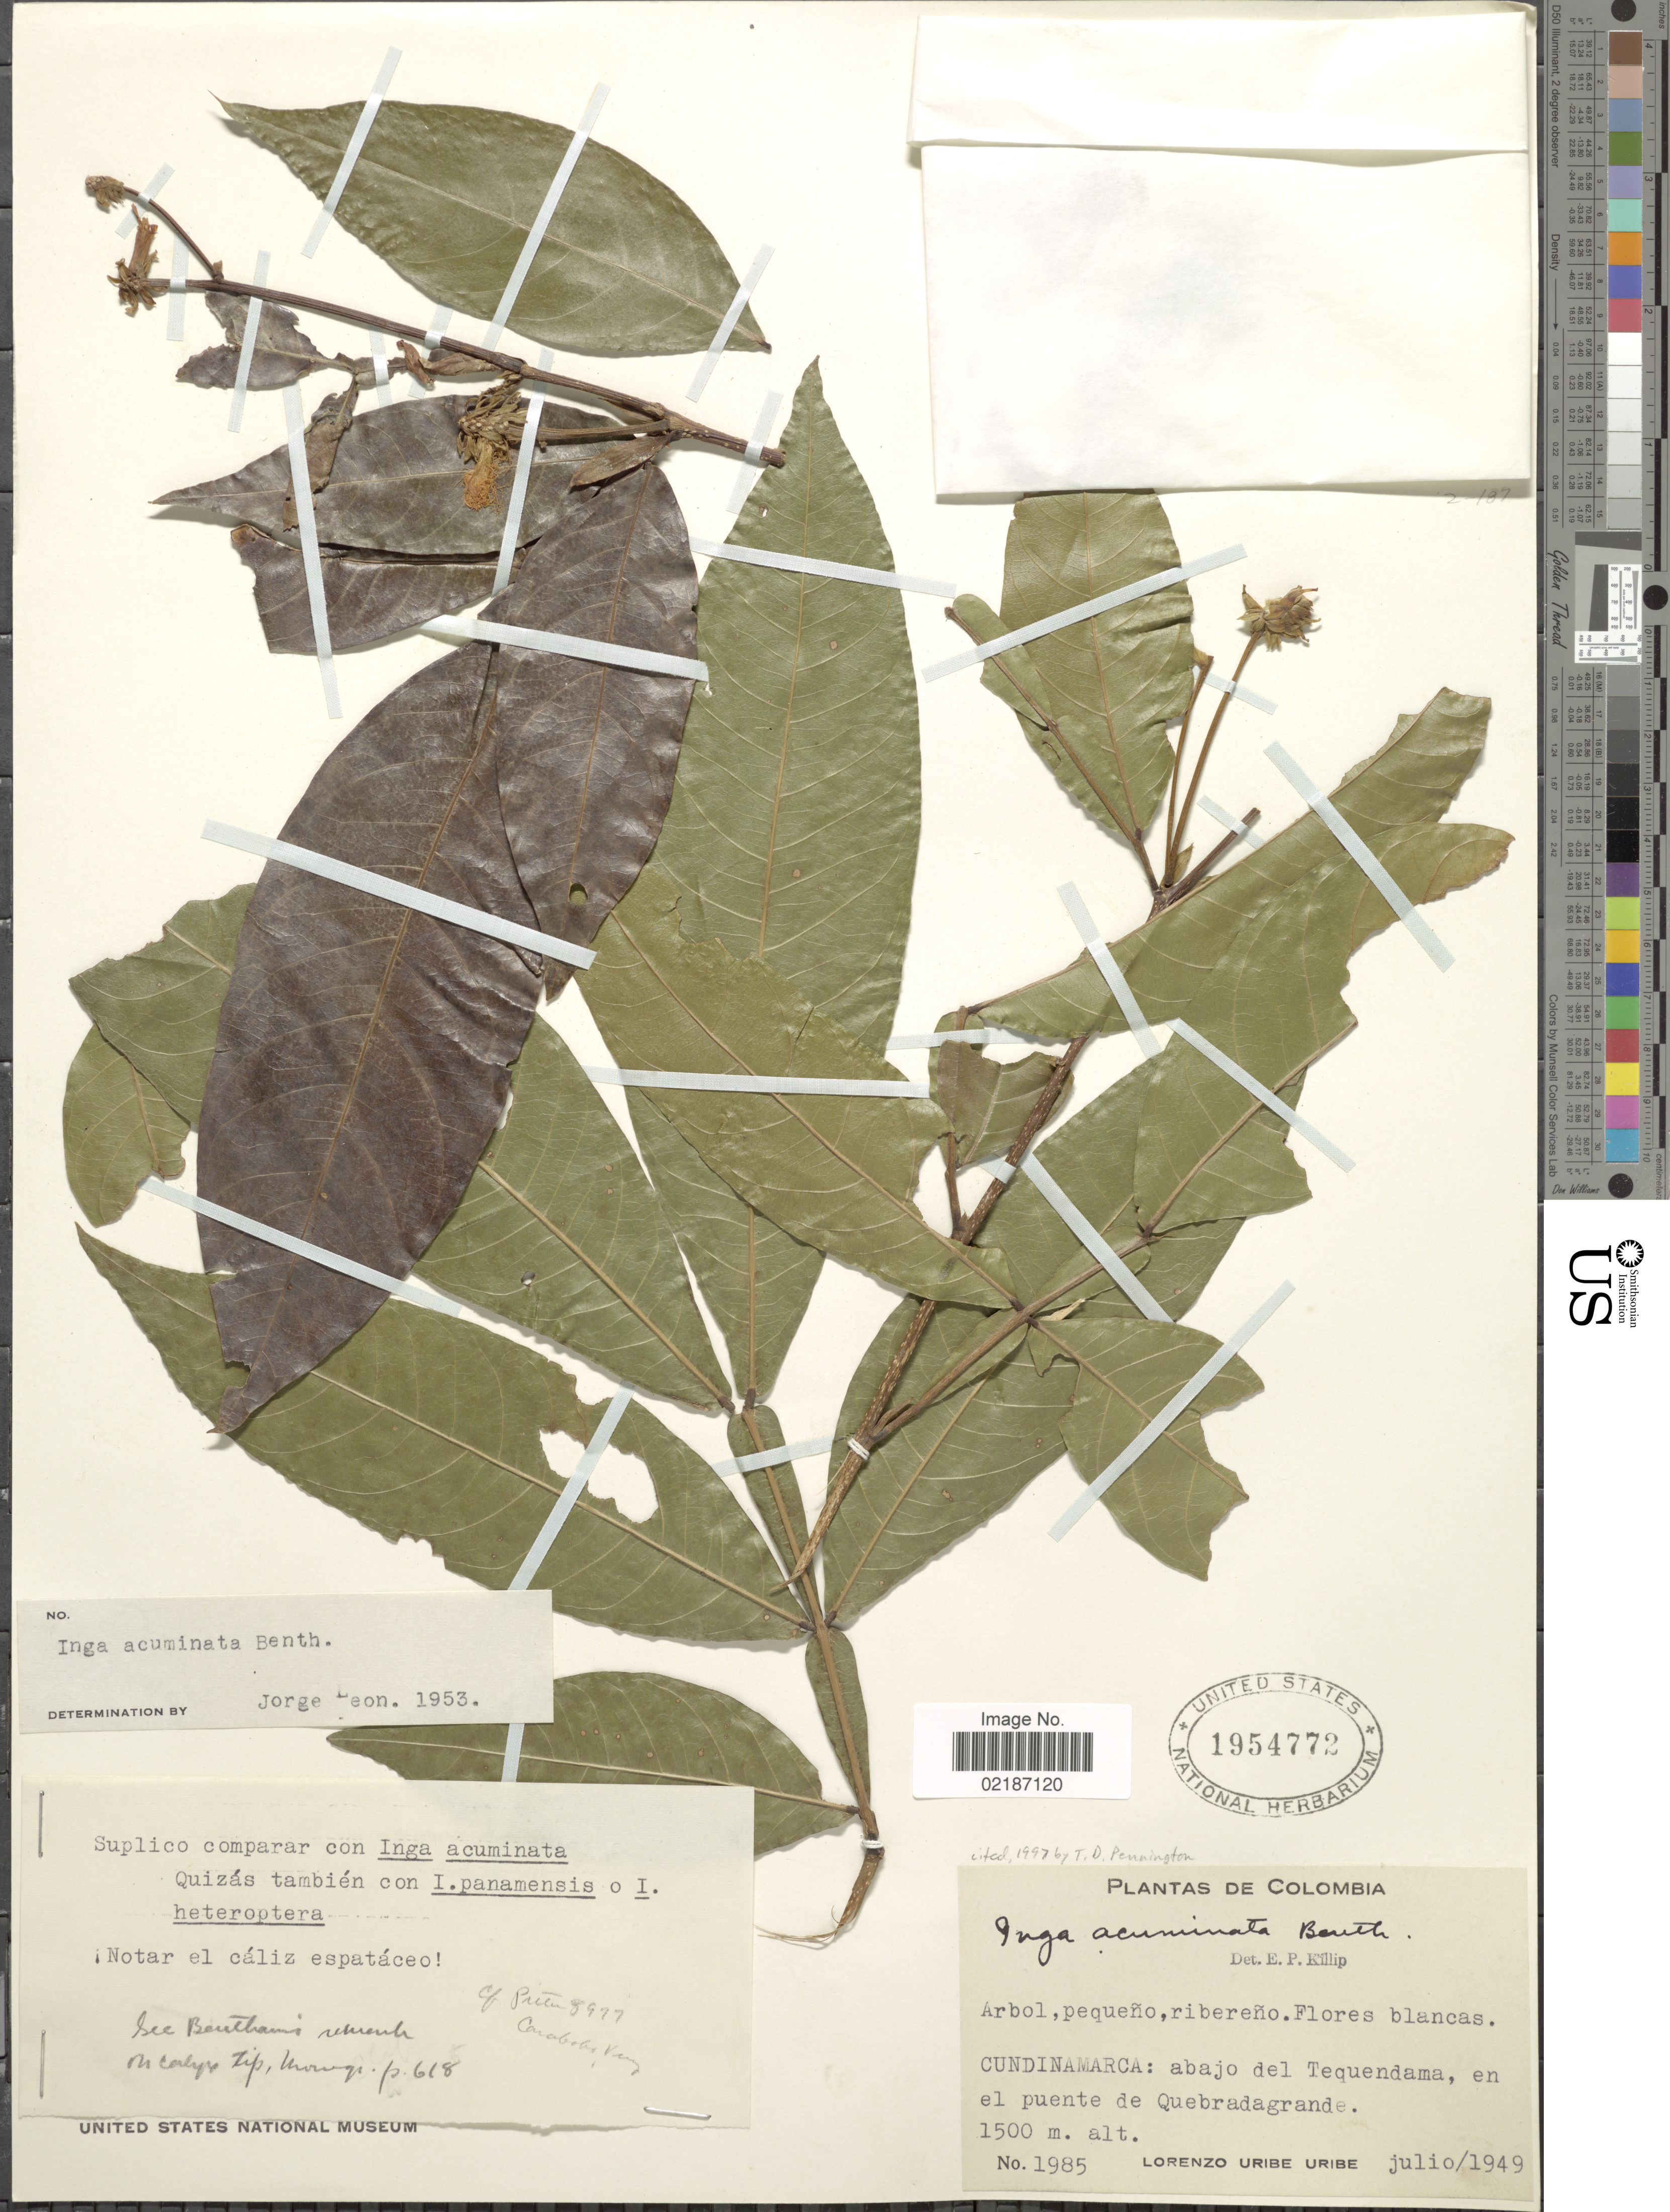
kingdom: Plantae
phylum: Tracheophyta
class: Magnoliopsida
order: Fabales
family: Fabaceae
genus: Inga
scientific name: Inga acuminata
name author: Benth.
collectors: L. Uribe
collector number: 1985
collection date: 1949-07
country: Colombia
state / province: Cundinamarca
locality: Abajo del Tequendama, en el puente de Quebradagranda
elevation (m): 1500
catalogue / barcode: US 1954772